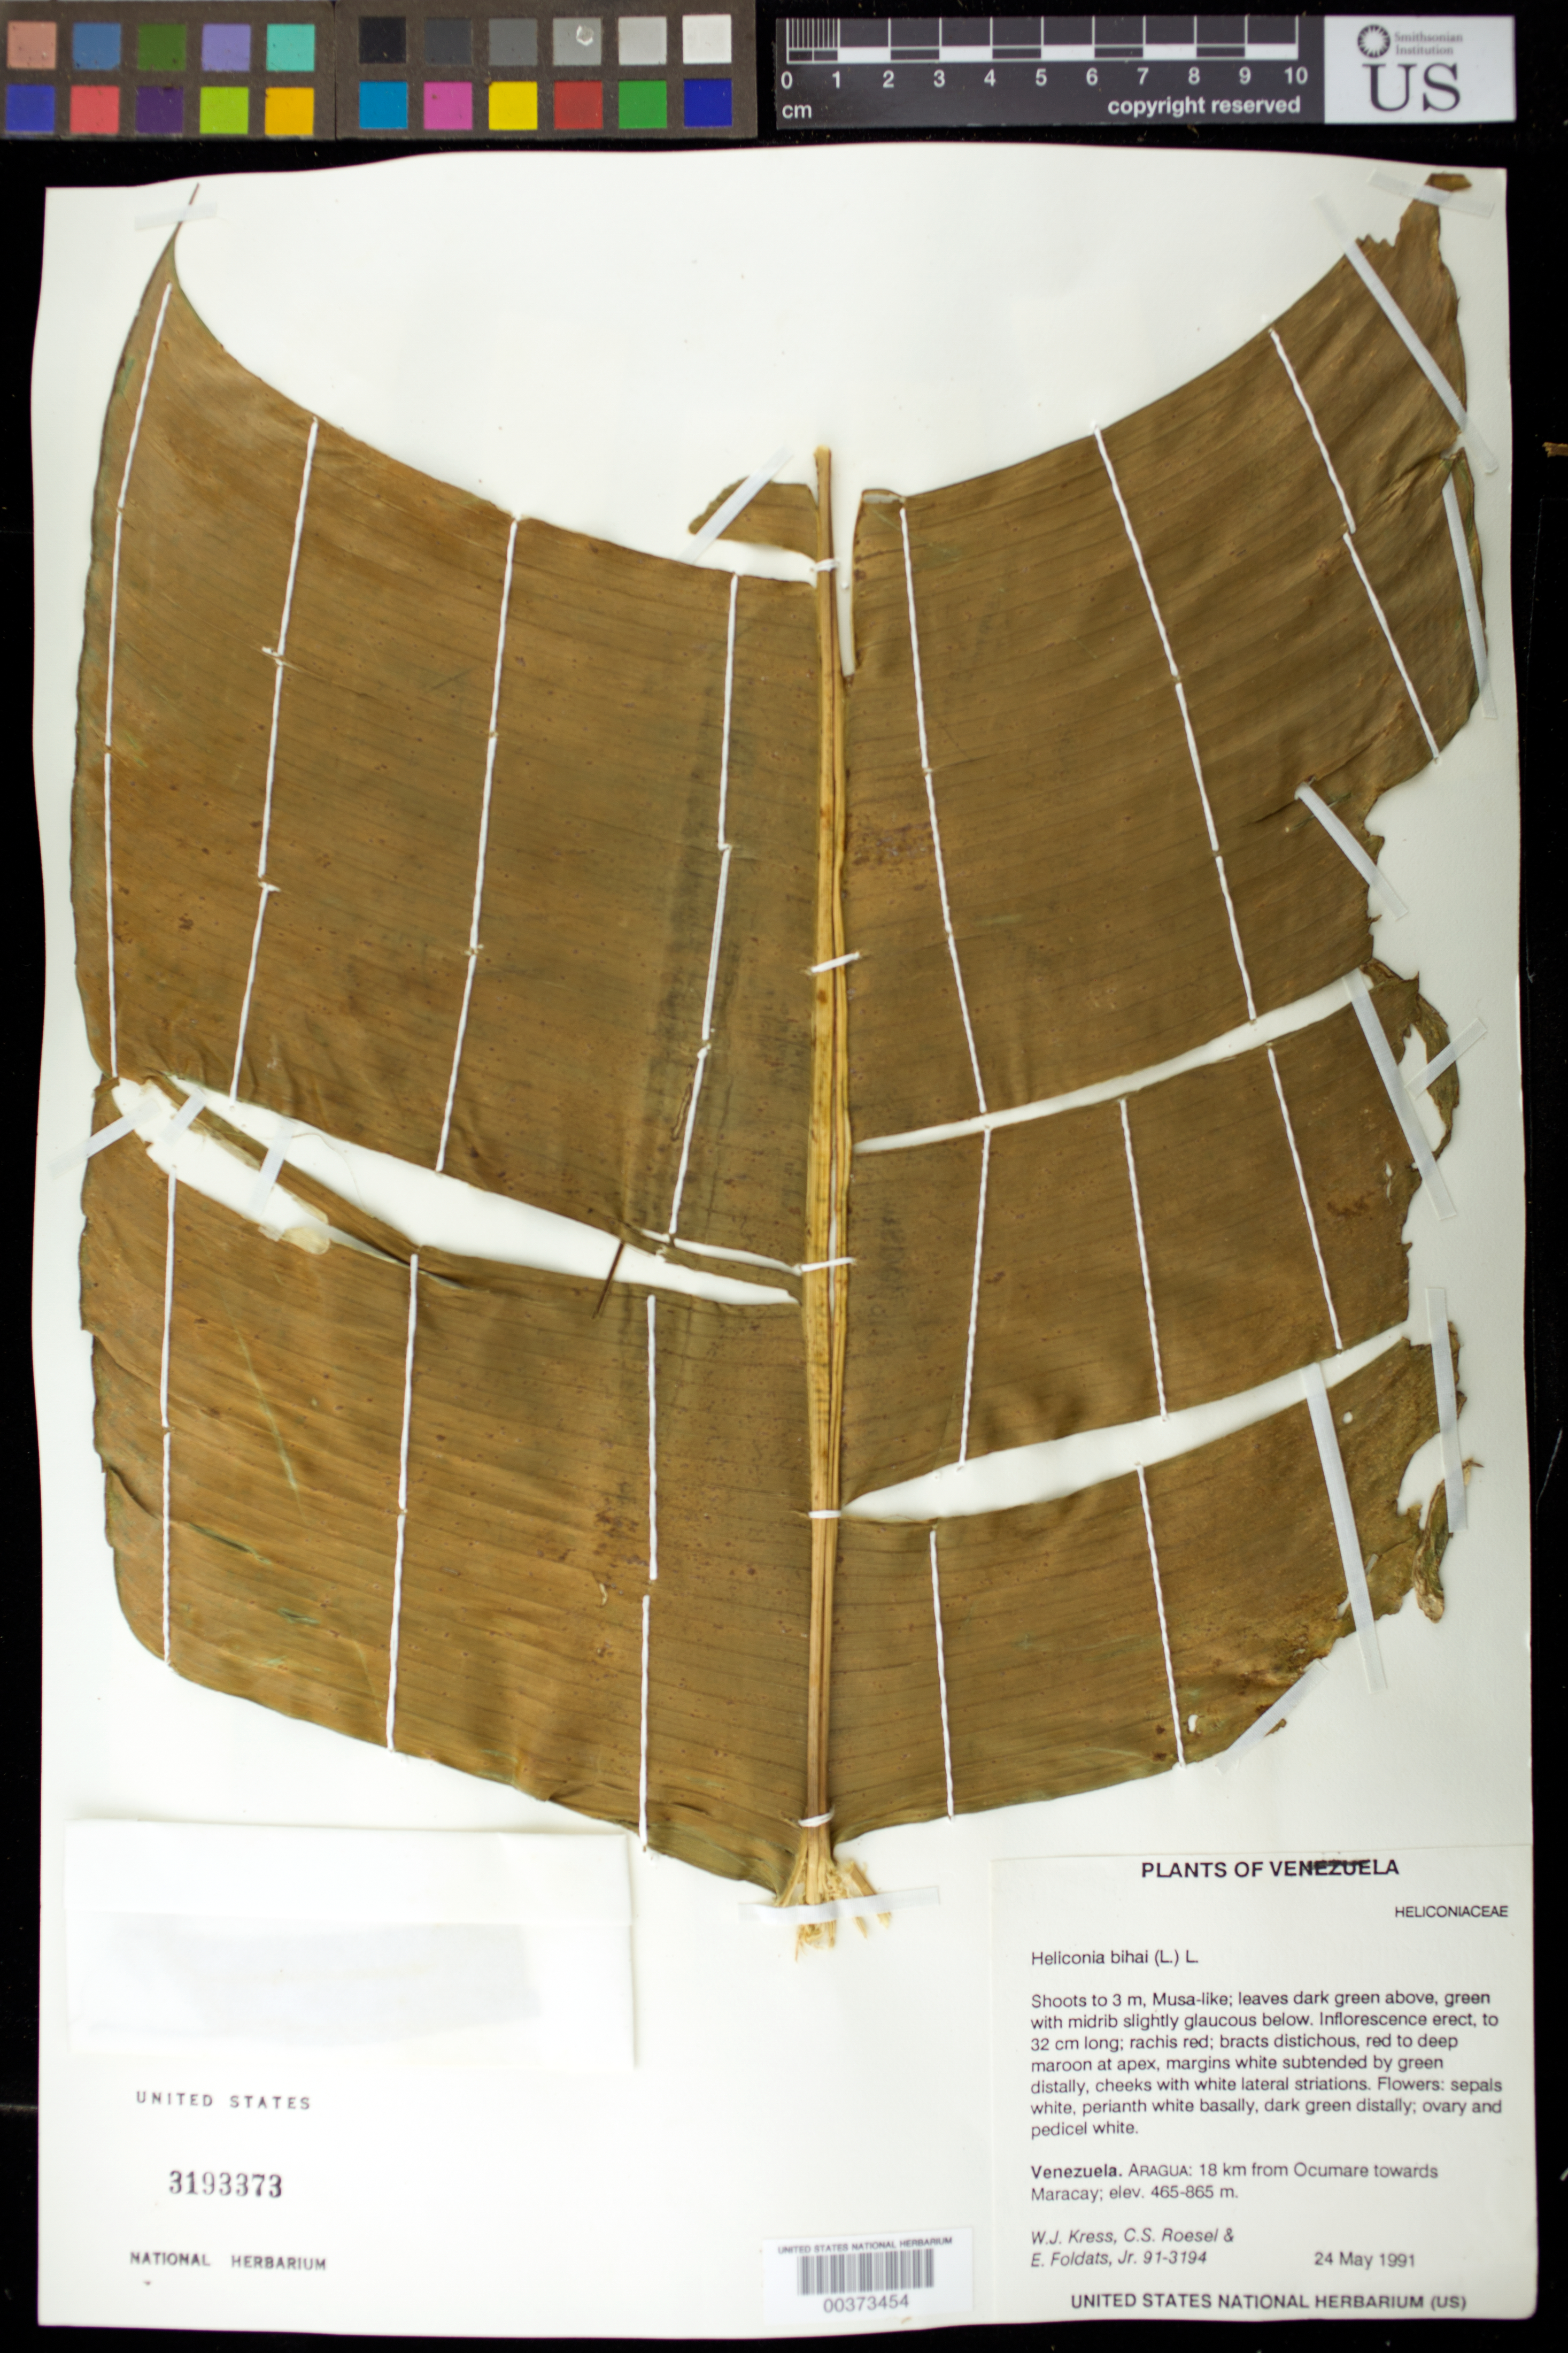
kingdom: Plantae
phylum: Tracheophyta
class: Liliopsida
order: Zingiberales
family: Heliconiaceae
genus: Heliconia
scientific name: Heliconia bihai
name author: (L.) L.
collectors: W. J. Kress, C. S. Roesel & E. Foldats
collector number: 91-3194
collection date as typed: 24 May 1991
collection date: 1991-05-24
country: Venezuela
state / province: Aragua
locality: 18 km from ocumare towards maracay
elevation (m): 465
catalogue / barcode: US 3193373